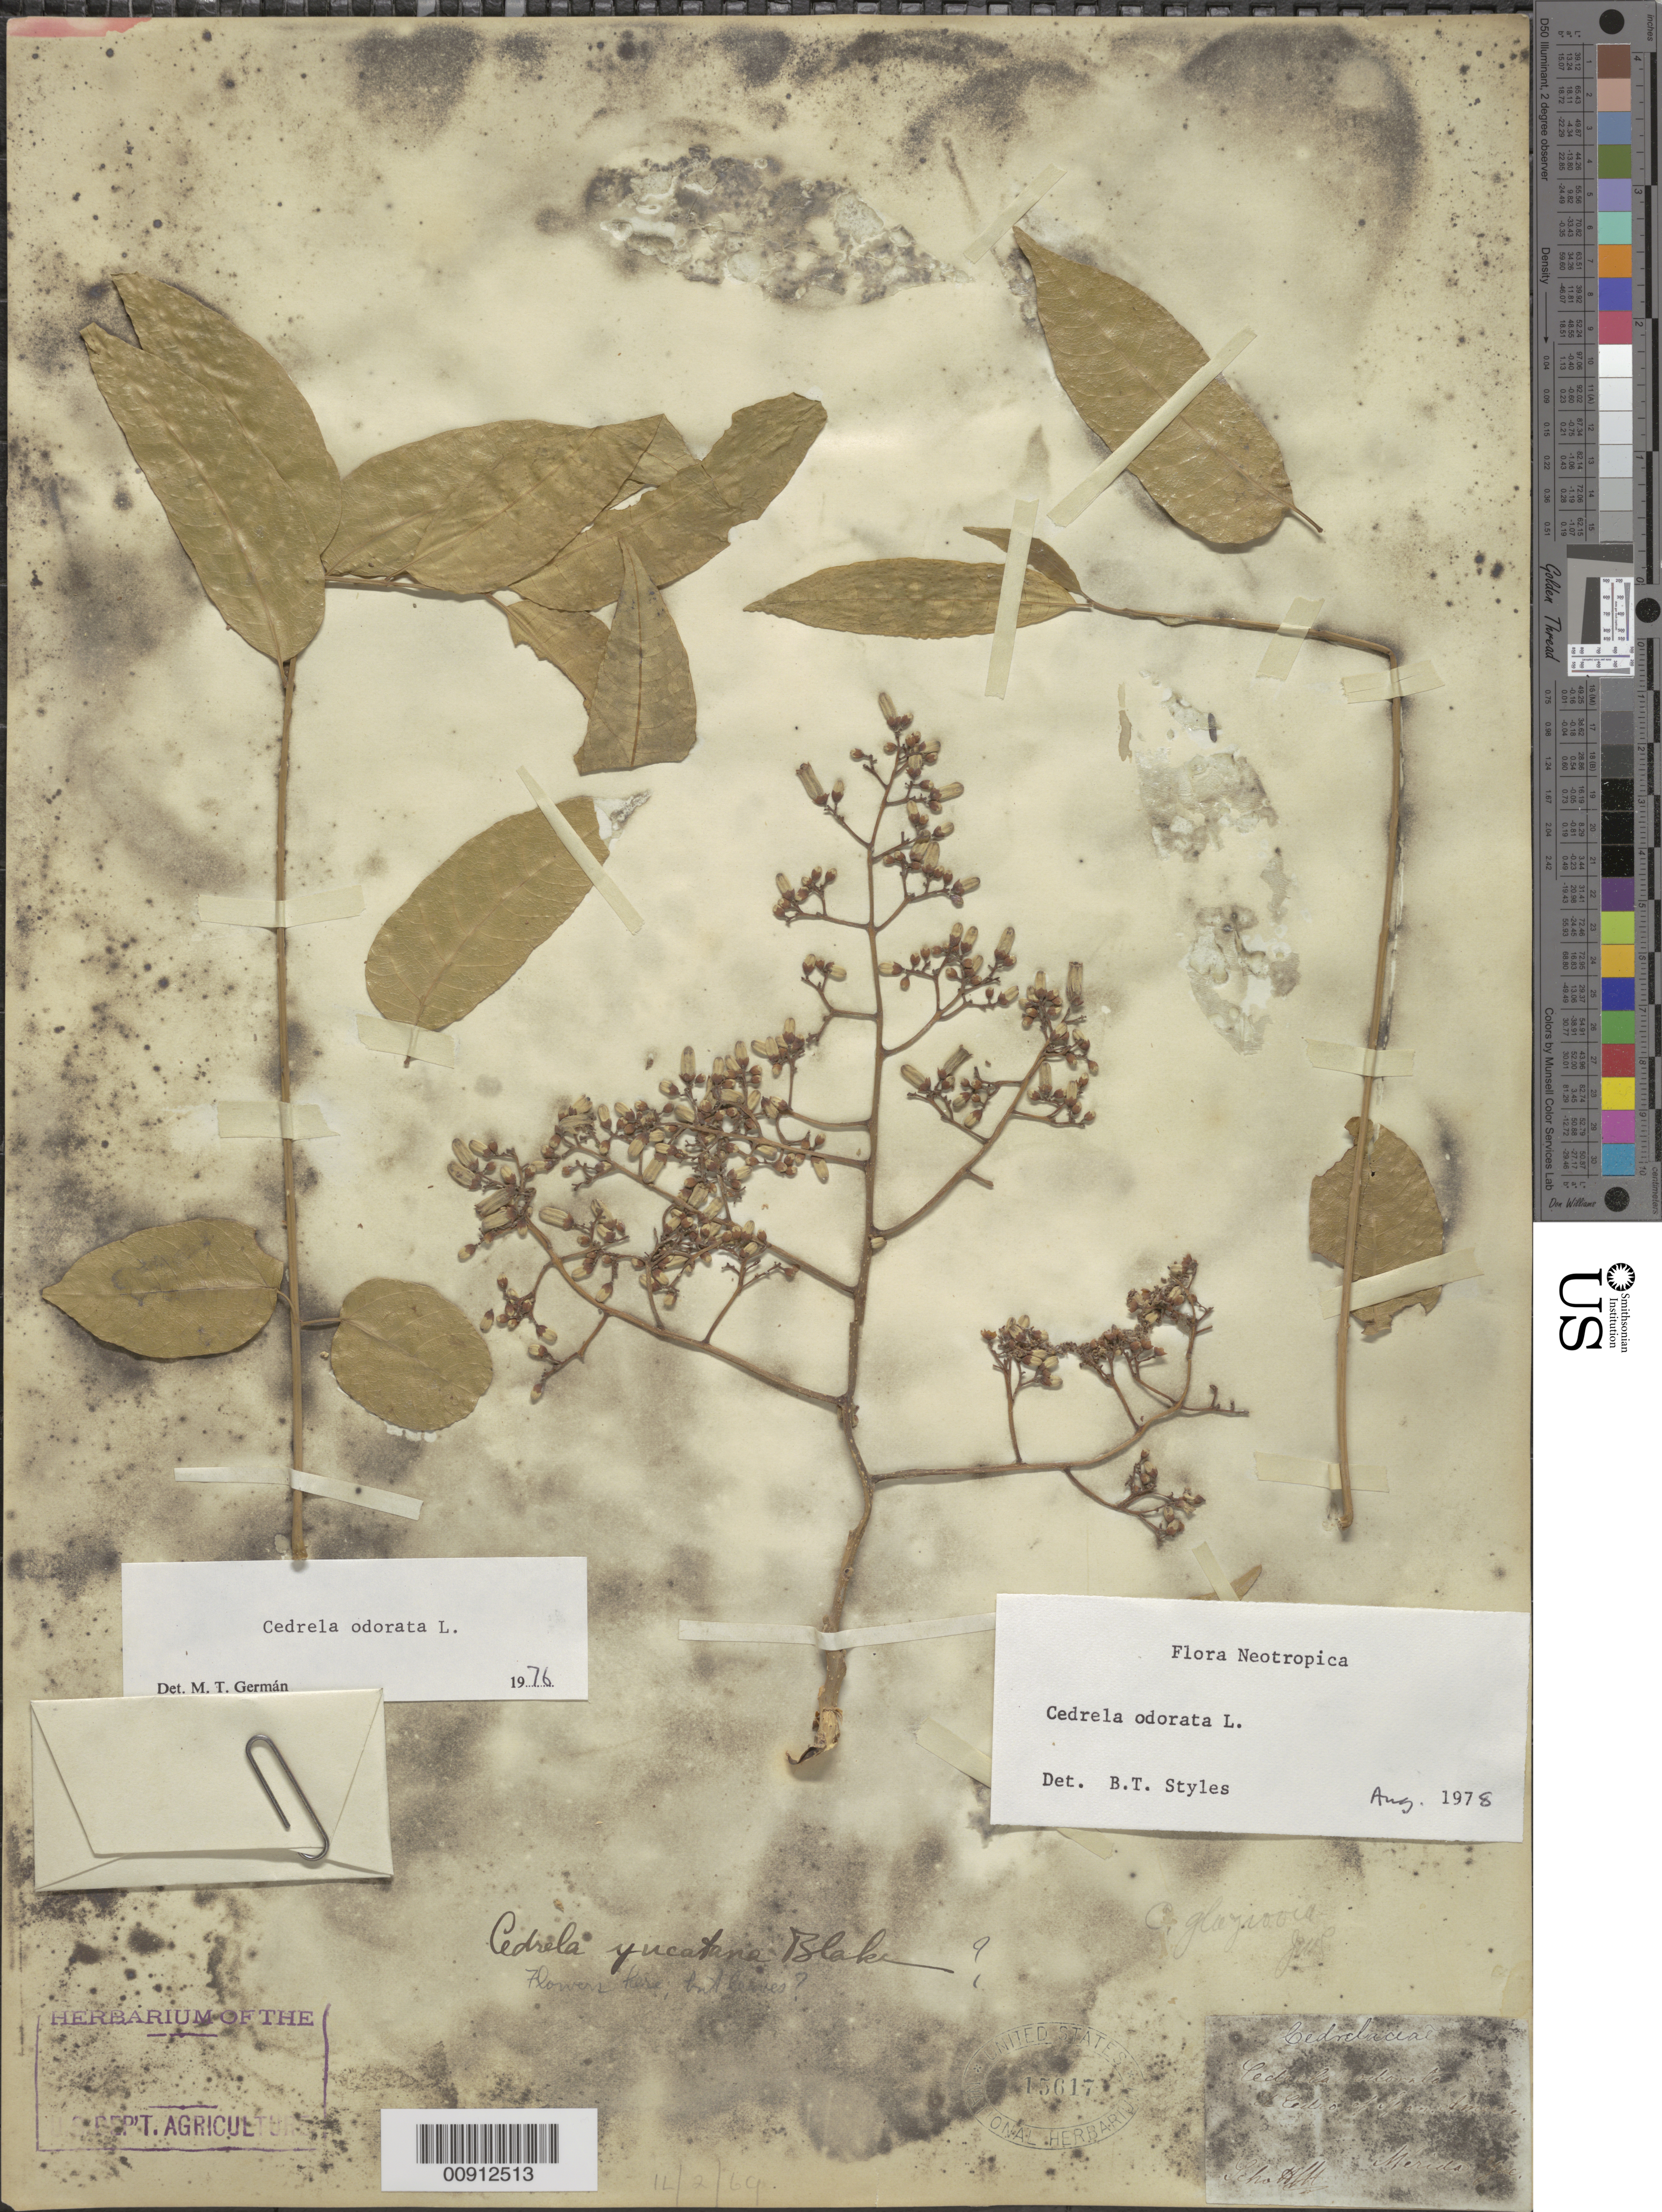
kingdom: Plantae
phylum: Tracheophyta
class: Magnoliopsida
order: Sapindales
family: Meliaceae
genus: Cedrela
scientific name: Cedrela odorata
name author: L.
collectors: Schott, --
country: Mexico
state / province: Yucatán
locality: Merida, Yucatán.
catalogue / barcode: US 15617